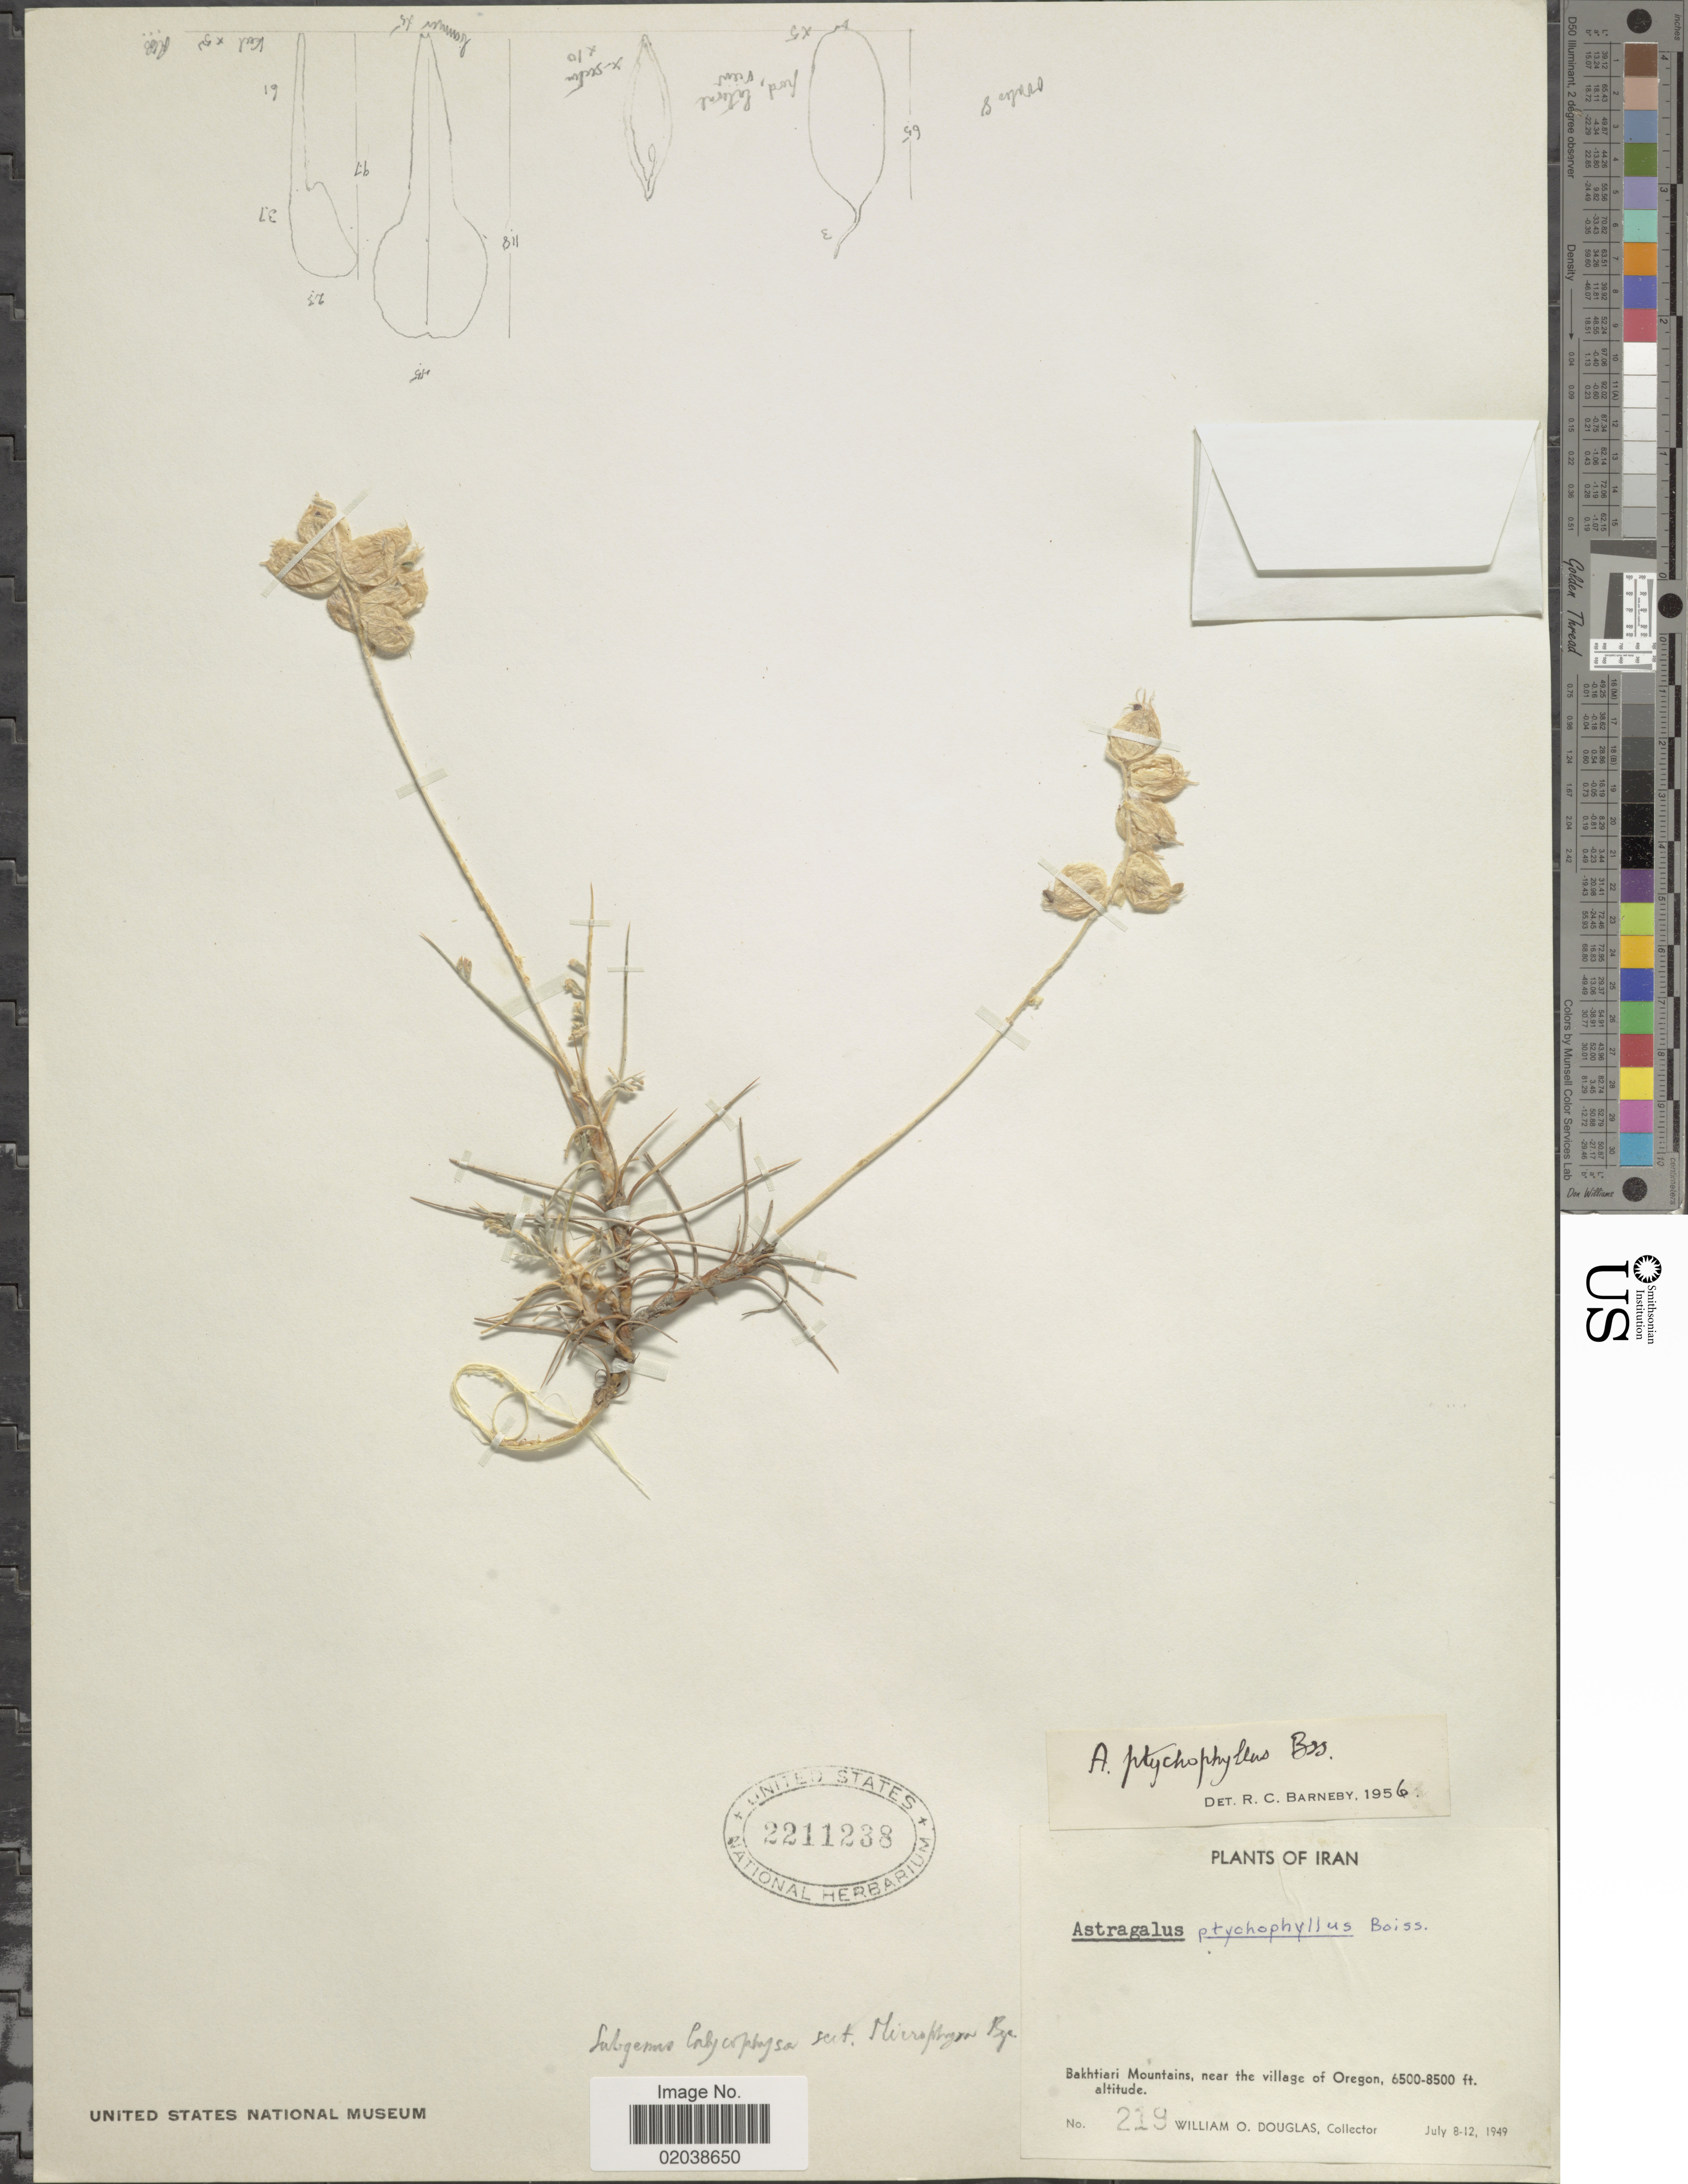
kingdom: Plantae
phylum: Tracheophyta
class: Magnoliopsida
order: Fabales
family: Fabaceae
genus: Astragalus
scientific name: Astragalus ptychophyllus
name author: Boiss.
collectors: W. Douglas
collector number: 219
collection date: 1949-07-08/1949-07-12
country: Iran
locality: Bakthiari Mountains, near the village of Oregon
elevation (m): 1981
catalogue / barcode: US 2211238